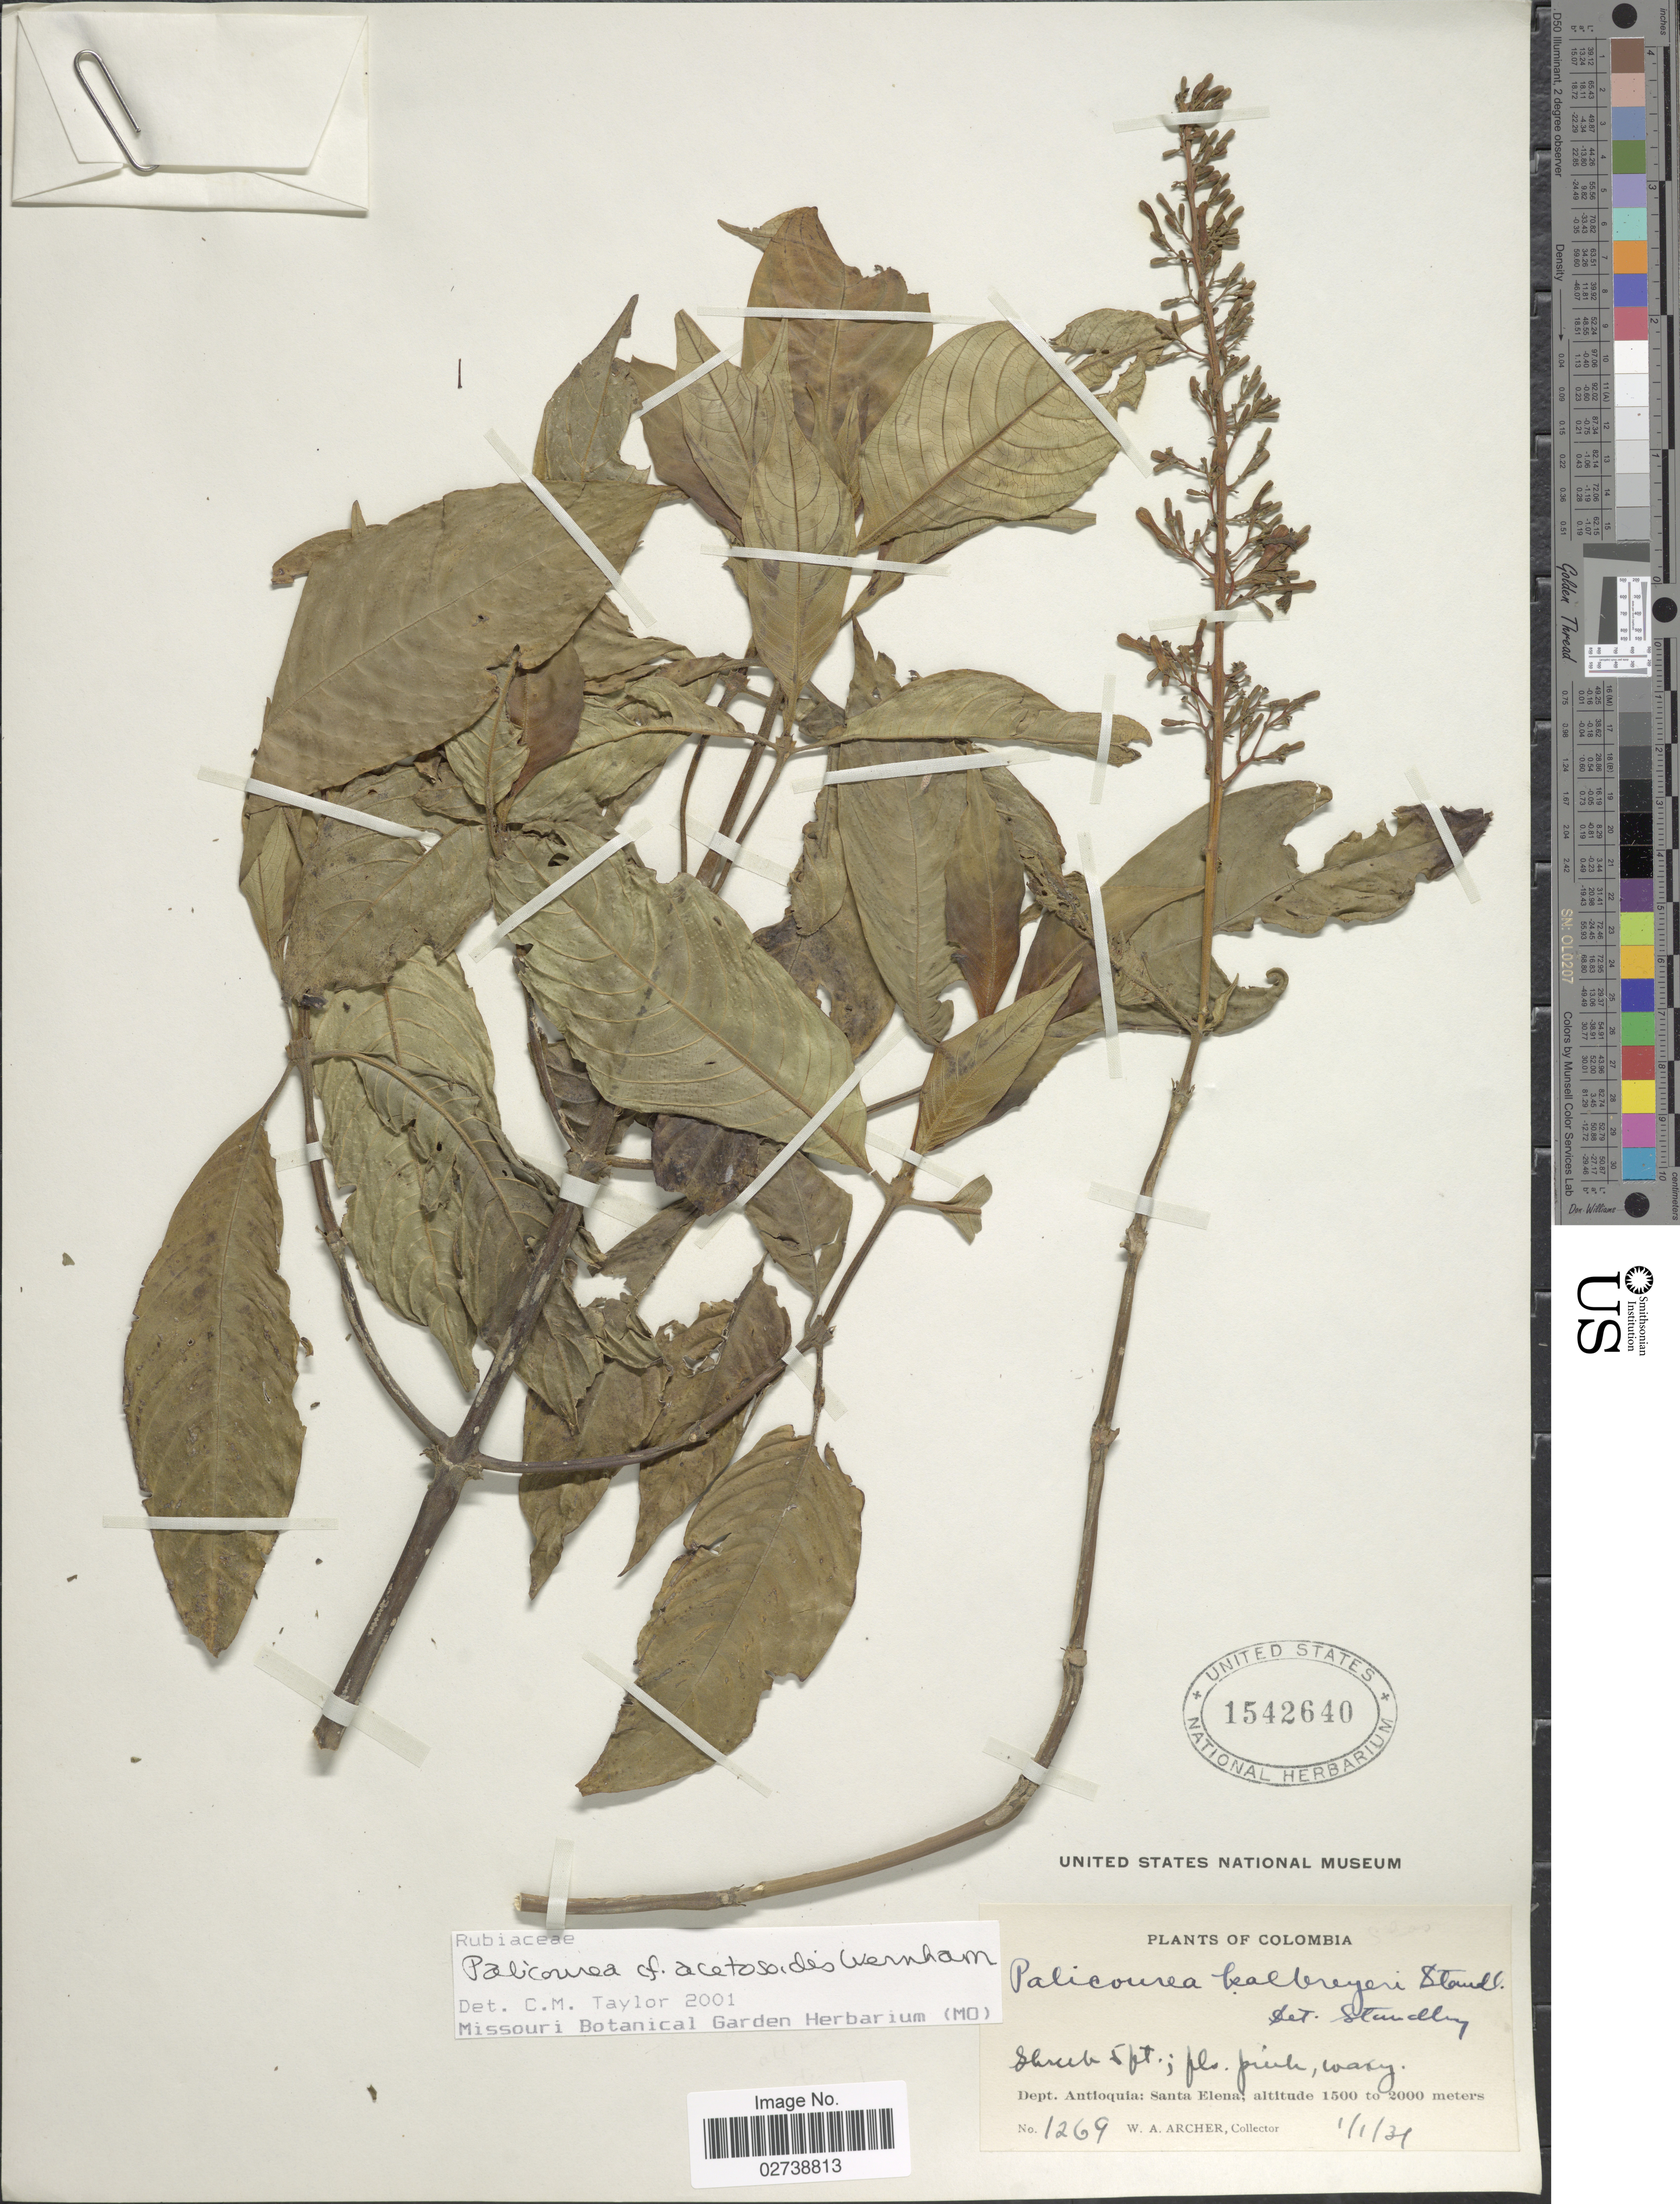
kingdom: Plantae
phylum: Tracheophyta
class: Magnoliopsida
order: Gentianales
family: Rubiaceae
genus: Palicourea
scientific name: Palicourea acetosoides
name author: Wernham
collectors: W. A. Archer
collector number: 1269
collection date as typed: Transcribed d/m/y: 1/1/31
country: Colombia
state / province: Antioquia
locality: Dept. Antioquia: Santa Elena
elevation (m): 1500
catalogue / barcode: US 1542640